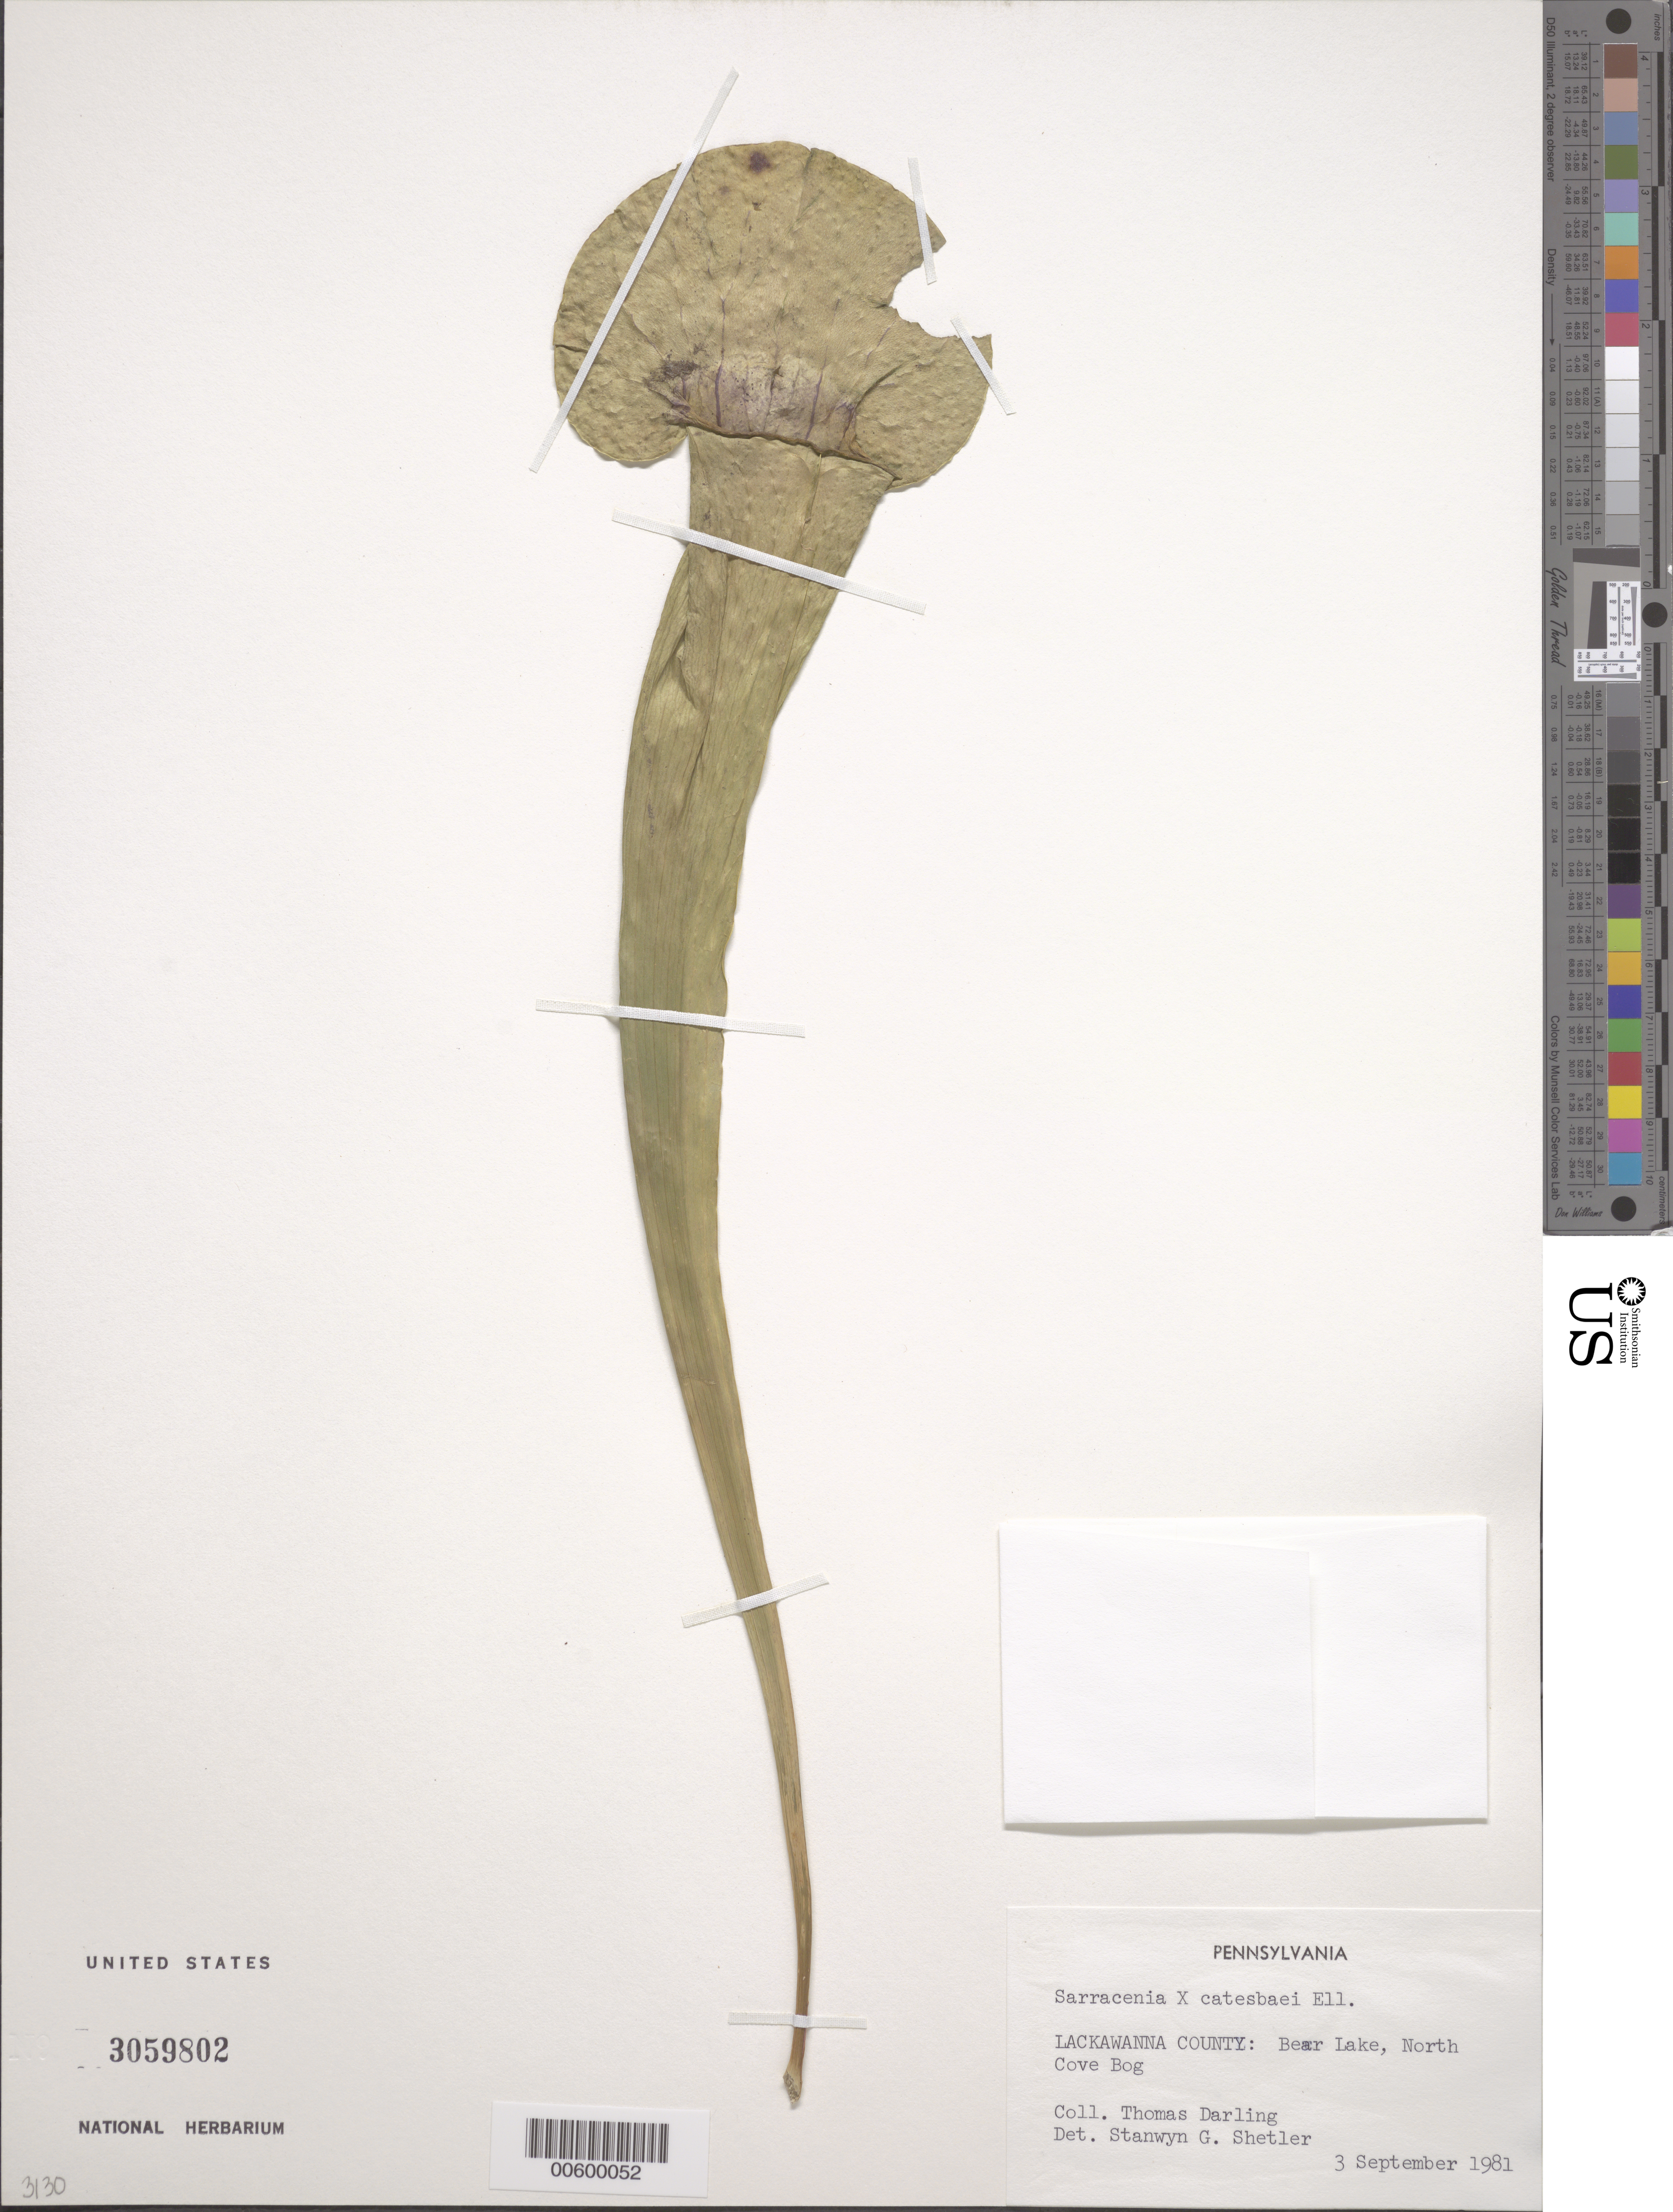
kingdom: Plantae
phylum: Tracheophyta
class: Magnoliopsida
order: Ericales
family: Sarraceniaceae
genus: Sarracenia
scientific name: Sarracenia catesbaei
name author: Elliott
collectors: T. Darling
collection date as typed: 03 Sep 1981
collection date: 1981-09-03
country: United States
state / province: Pennsylvania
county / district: Lackawanna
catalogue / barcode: US 3059802